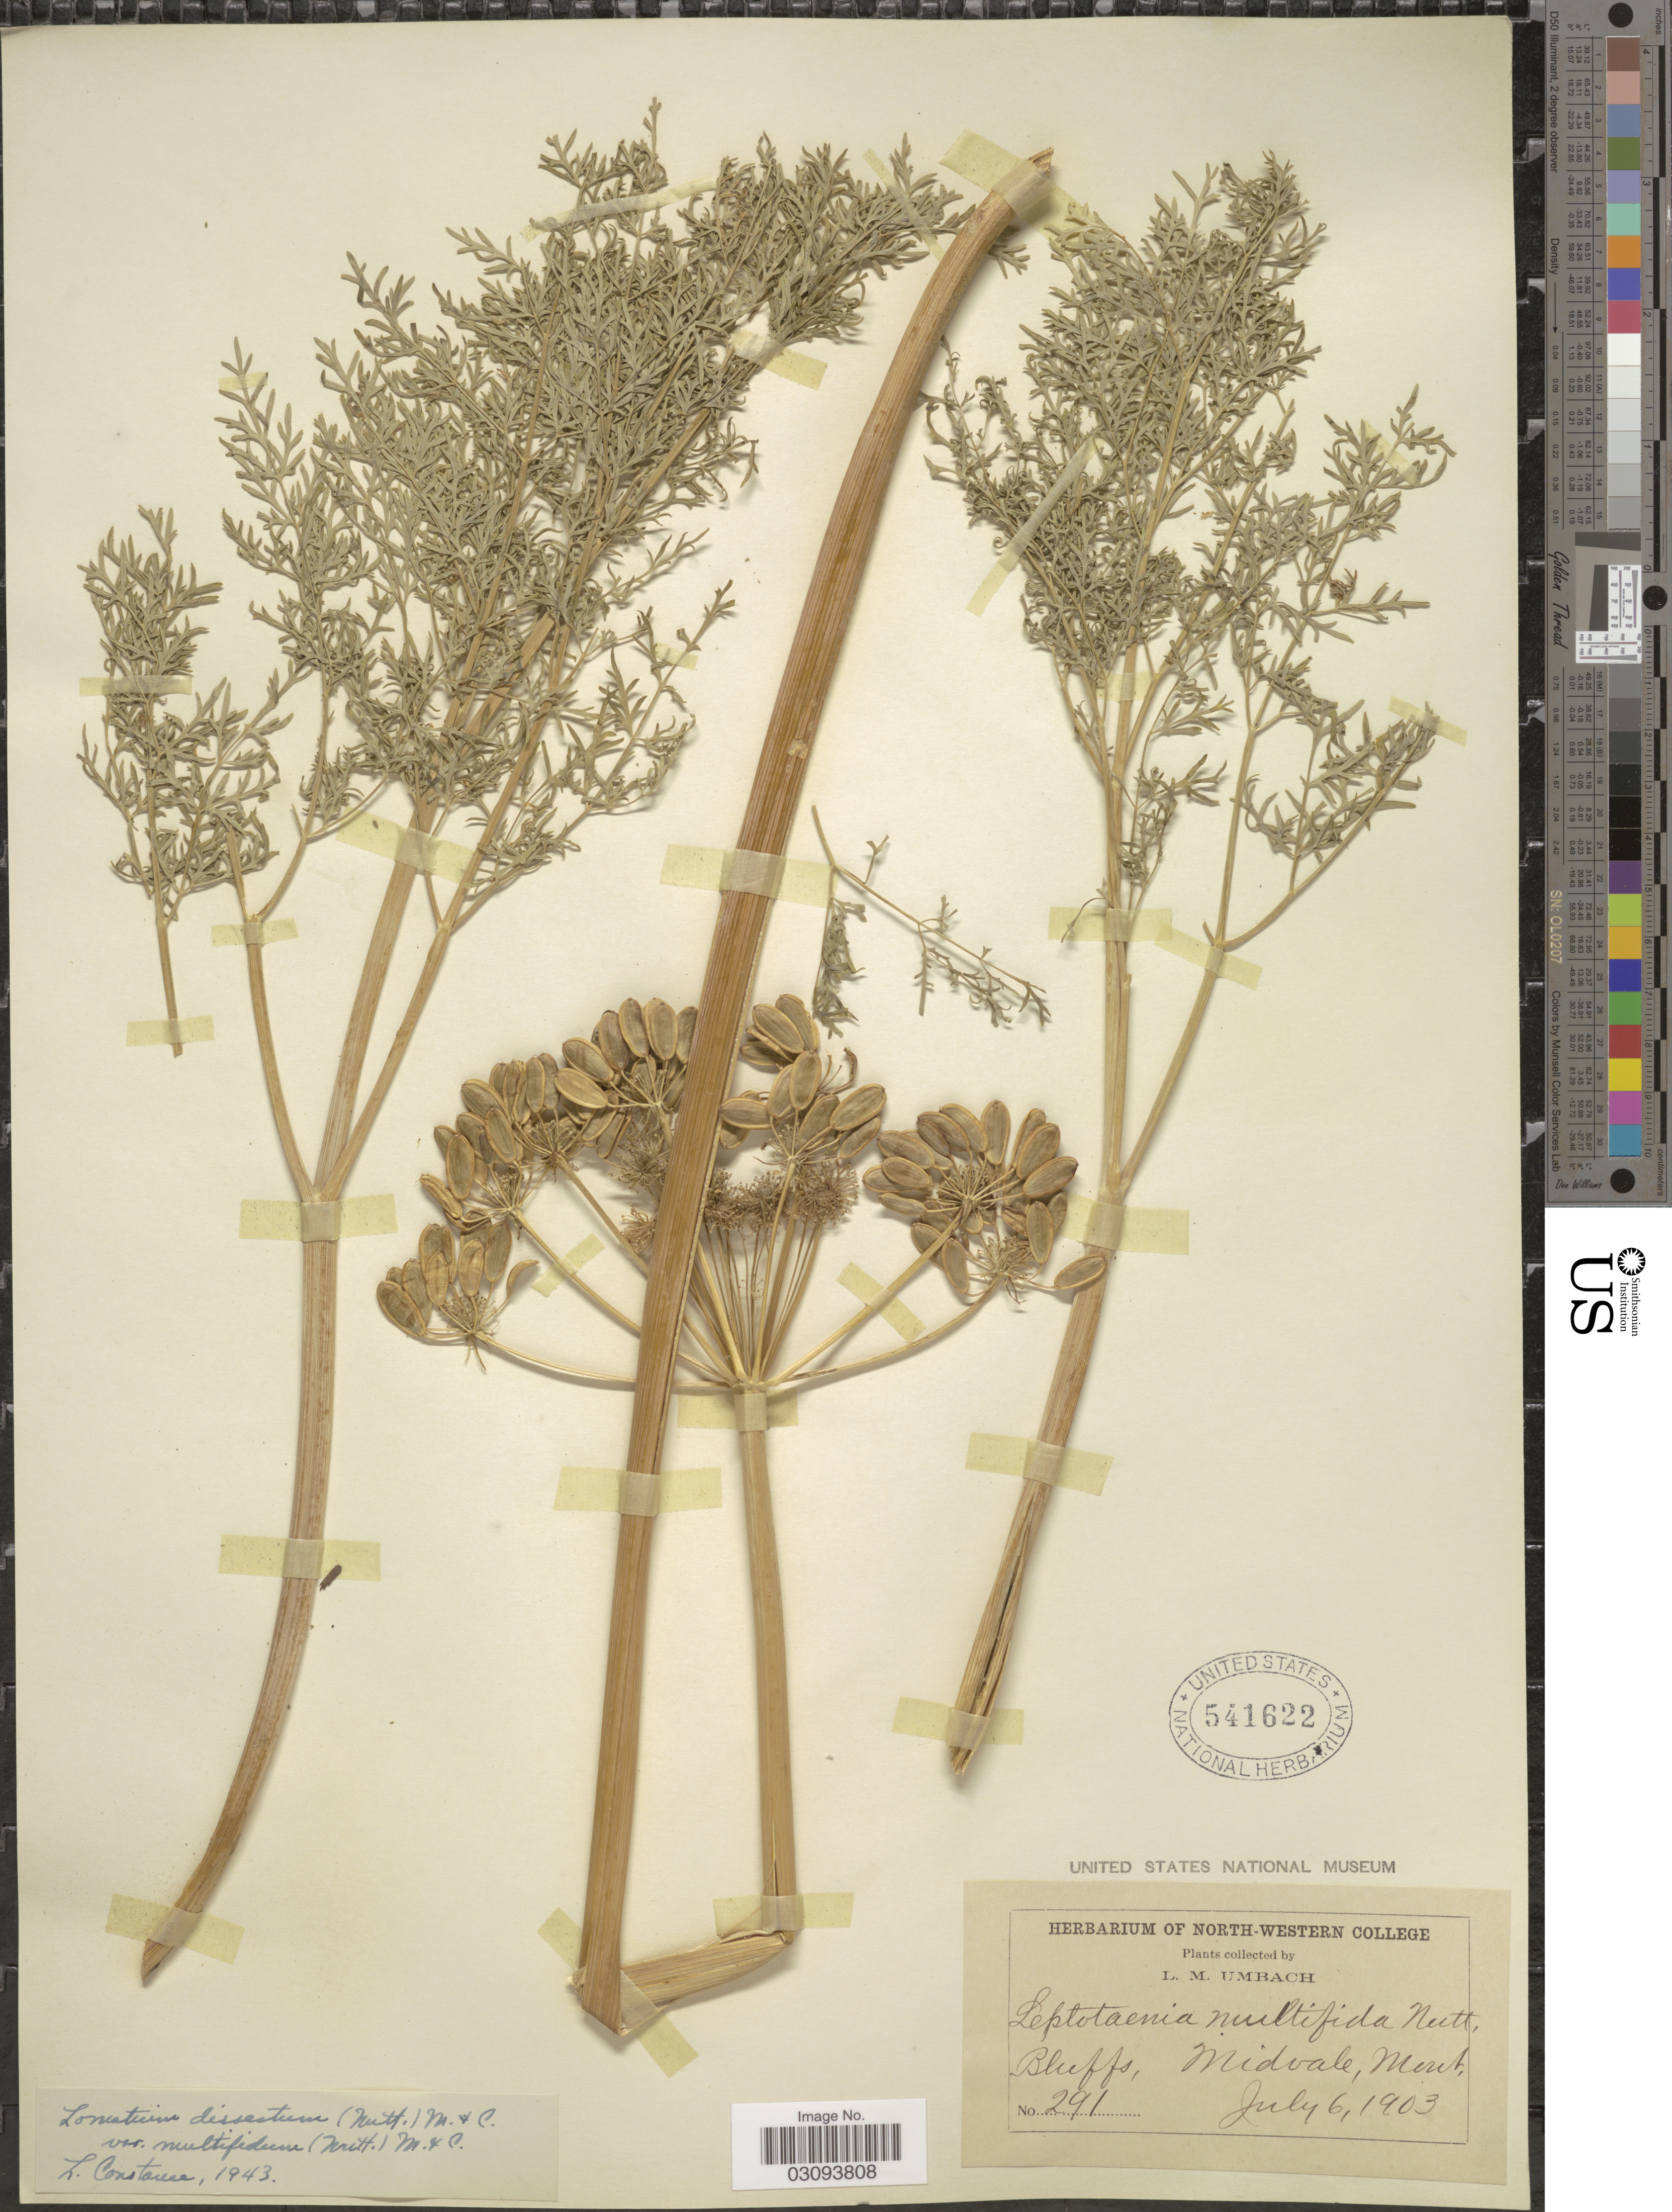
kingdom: Plantae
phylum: Tracheophyta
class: Magnoliopsida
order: Apiales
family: Apiaceae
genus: Lomatium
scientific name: Lomatium dissectum var. multifidum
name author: (Nutt.) Mathias & Constance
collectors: L. M. Umbach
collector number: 291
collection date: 1903-07-06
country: United States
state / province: Montana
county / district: Lincoln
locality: Bluffs, Midvale.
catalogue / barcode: US 541622